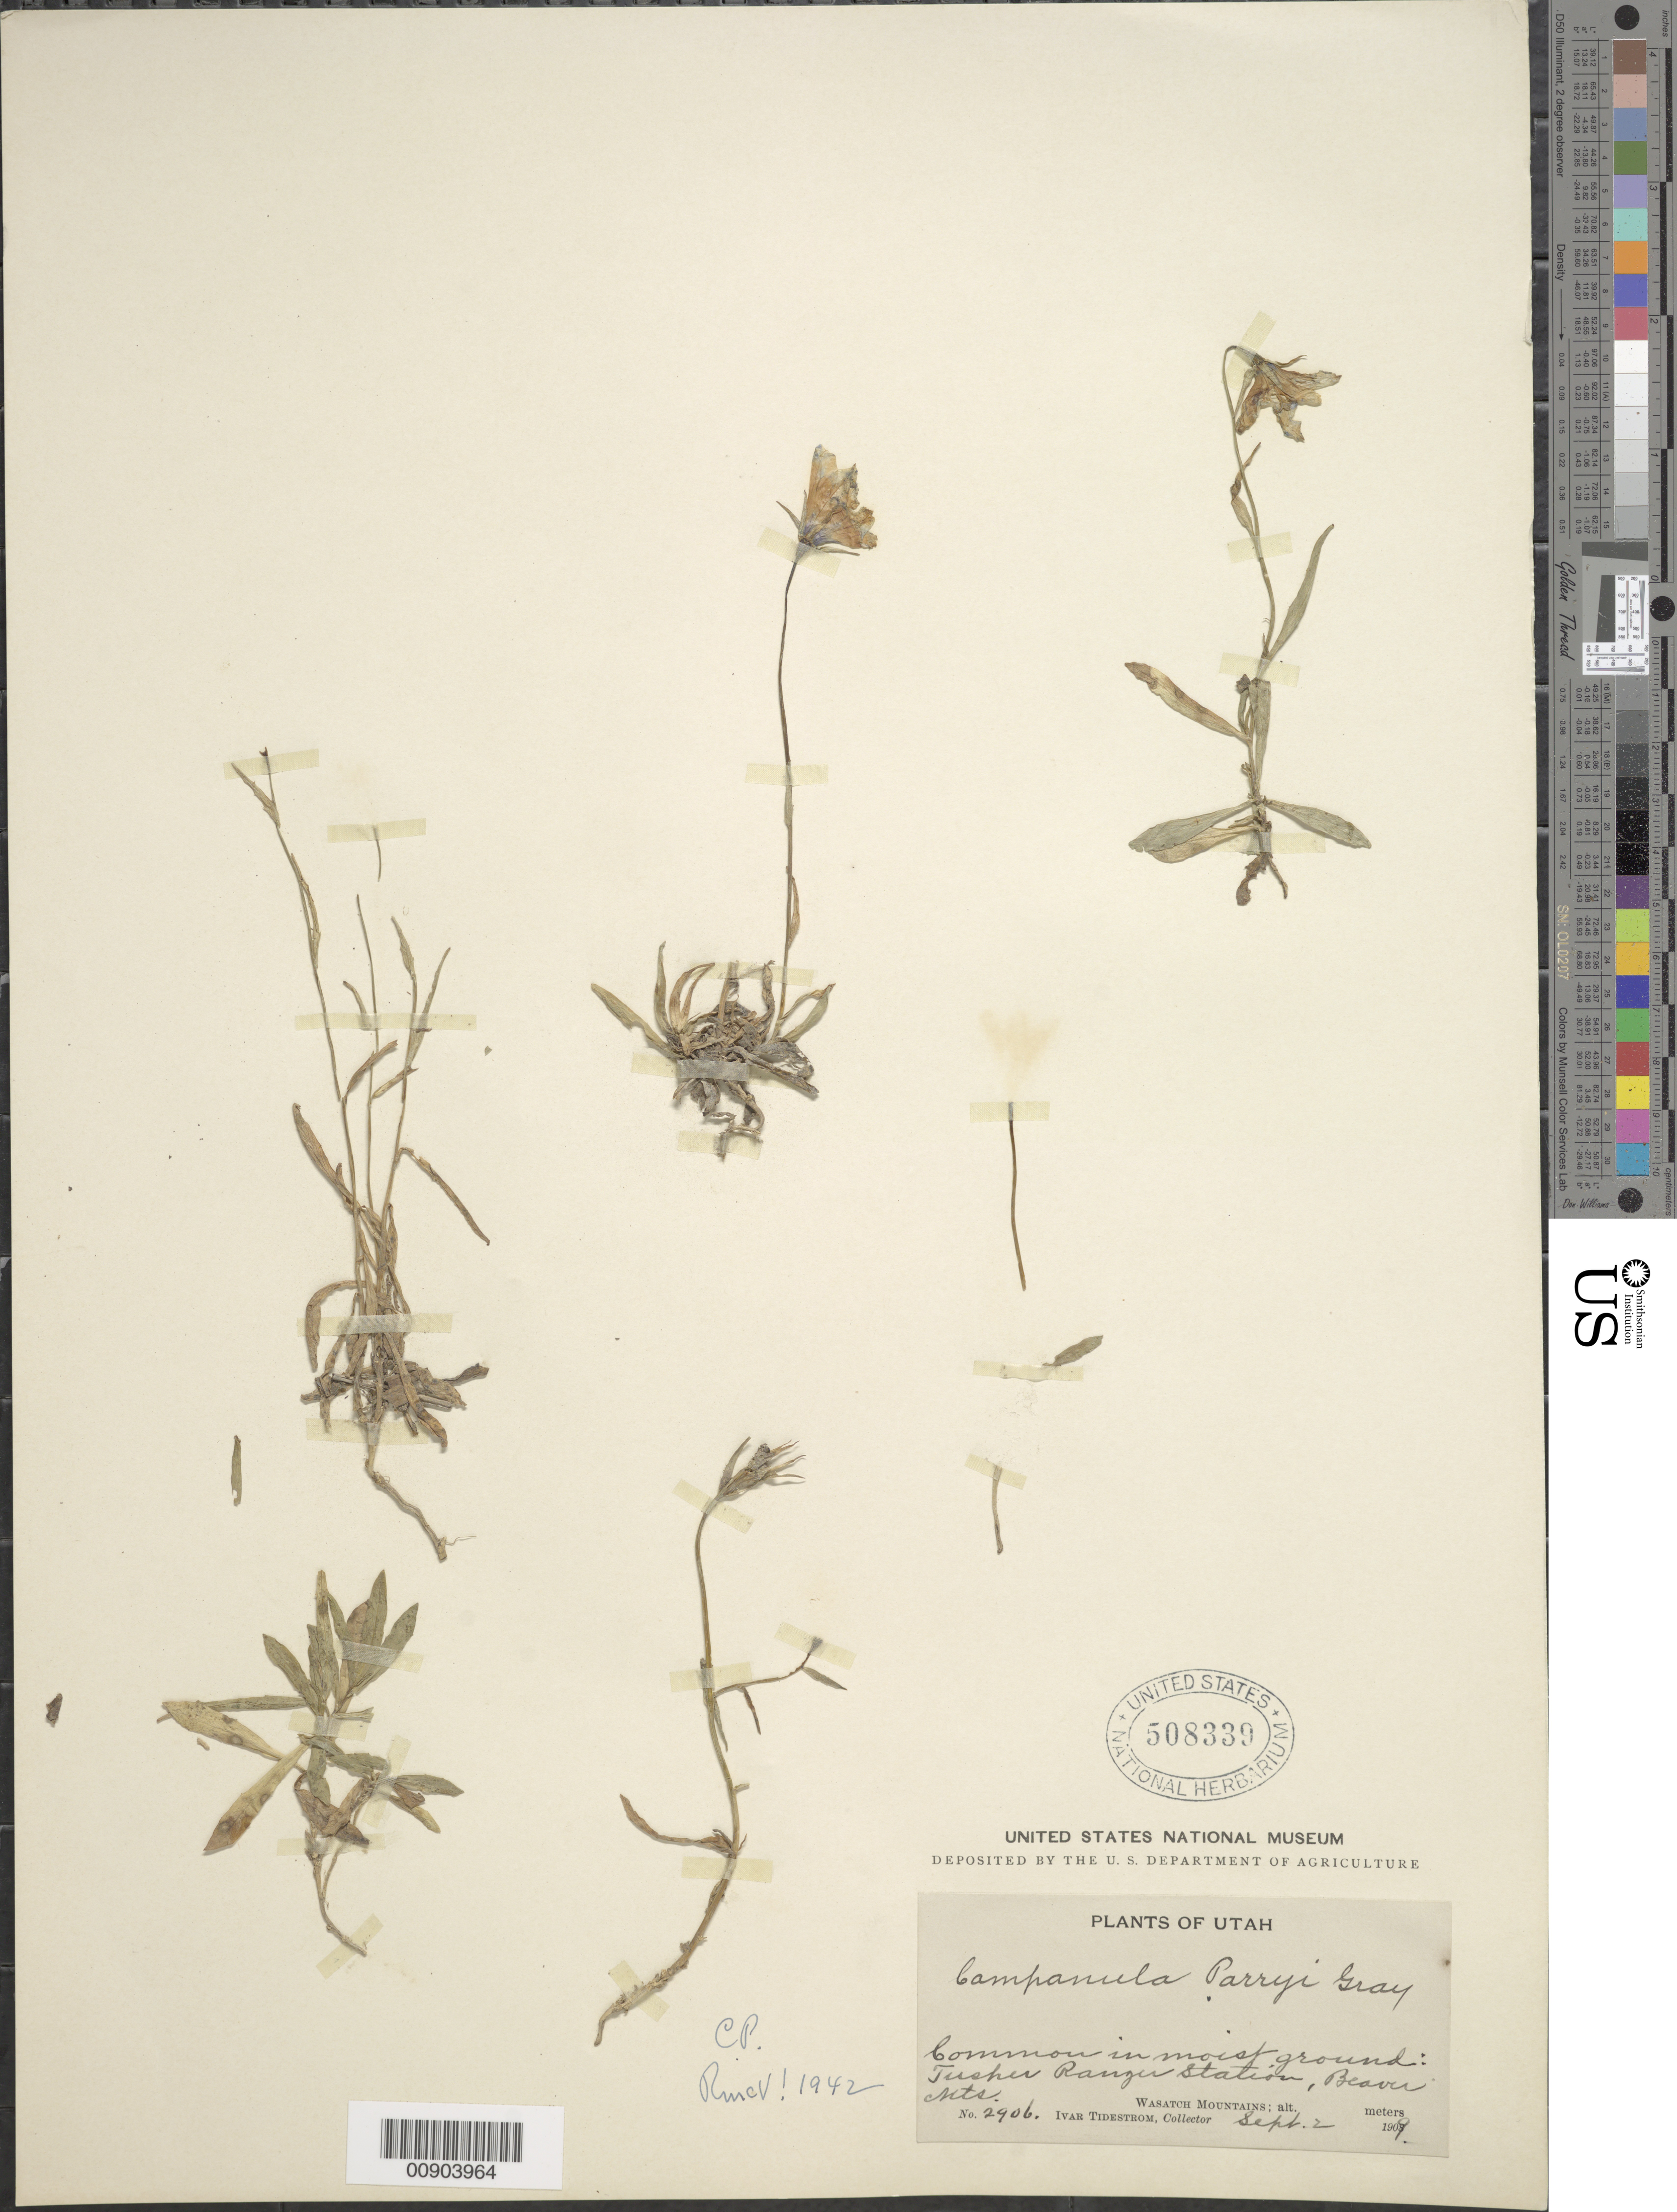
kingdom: Plantae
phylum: Tracheophyta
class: Magnoliopsida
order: Asterales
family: Campanulaceae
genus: Campanula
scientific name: Campanula parryi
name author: A. Gray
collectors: I. F. Tidestrom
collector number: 2906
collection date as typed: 02 Sep 1909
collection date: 1909-09-02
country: United States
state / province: Utah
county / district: Beaver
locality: Tusher Ranger Station, Beaver Mountains.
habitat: Common in moist ground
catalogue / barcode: US 508339